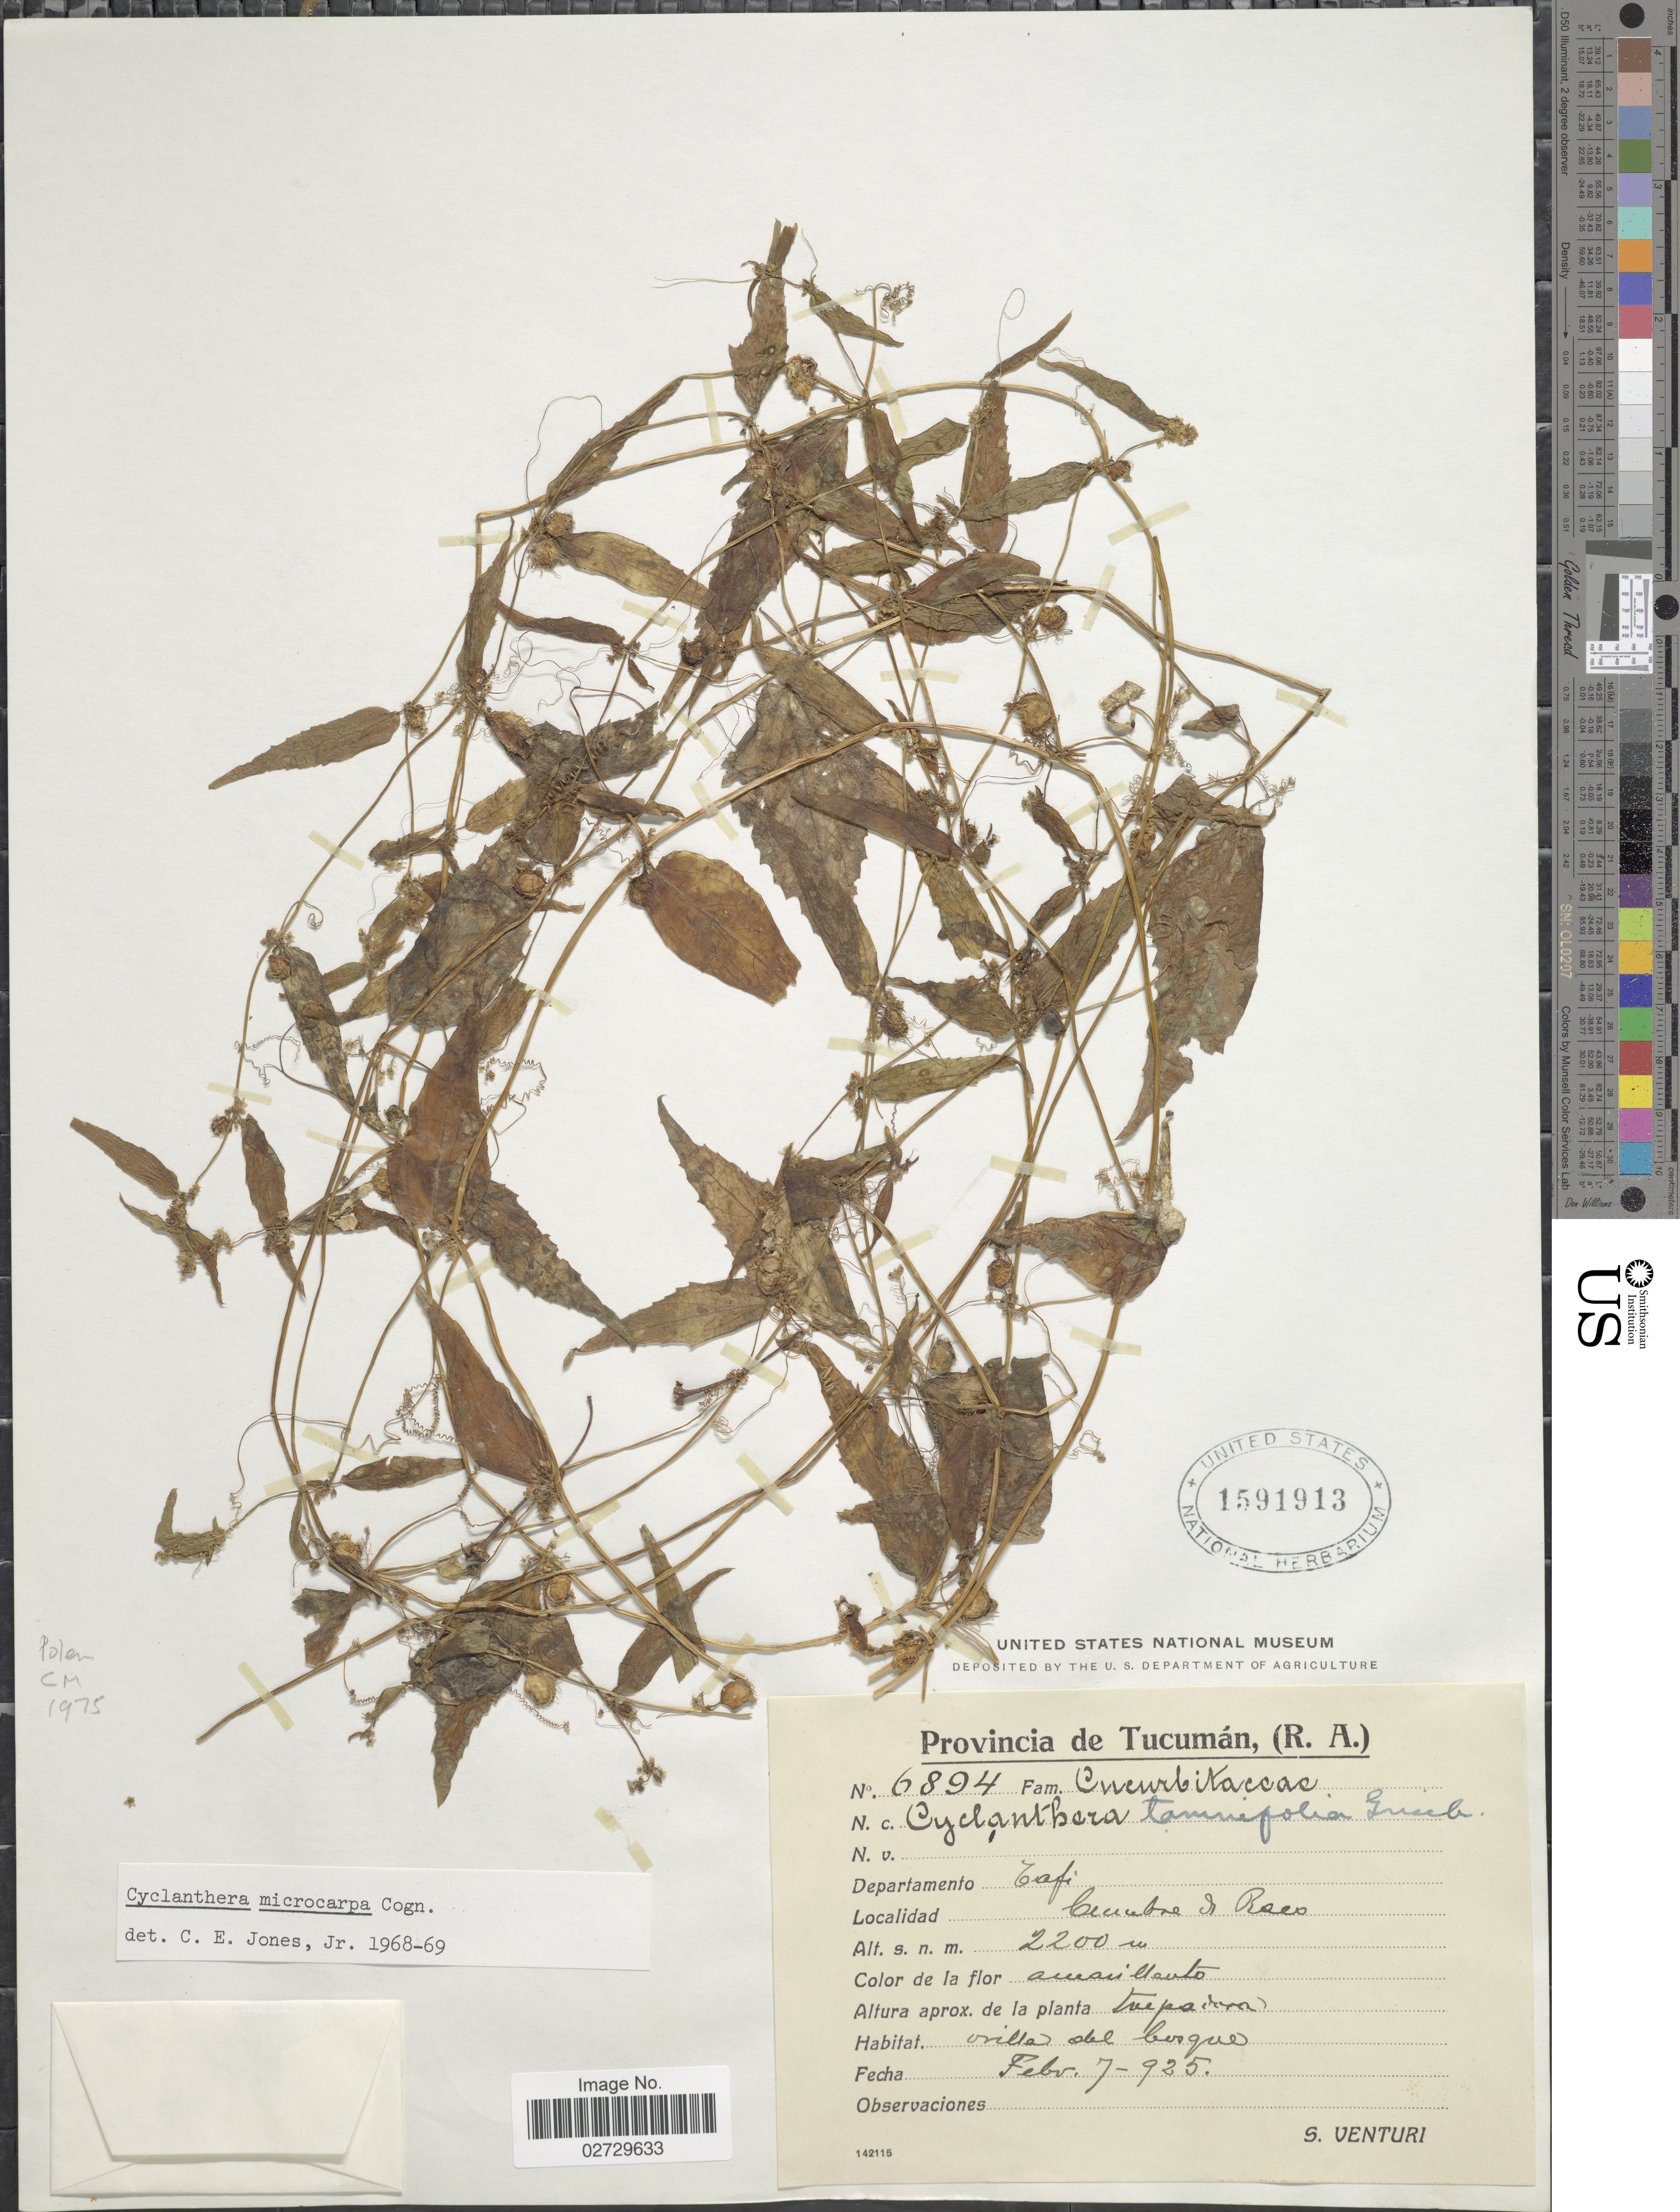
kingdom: Plantae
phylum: Tracheophyta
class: Magnoliopsida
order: Cucurbitales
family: Cucurbitaceae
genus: Cyclanthera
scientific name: Cyclanthera microcarpa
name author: Cogn.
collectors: S. Venturi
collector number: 6894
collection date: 1925-02-07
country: Argentina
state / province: Tucuman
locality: Provincia de Tucuman, (R.A.), Departamento Tafi, Cumbre de Raco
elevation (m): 2200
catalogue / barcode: US 1591913